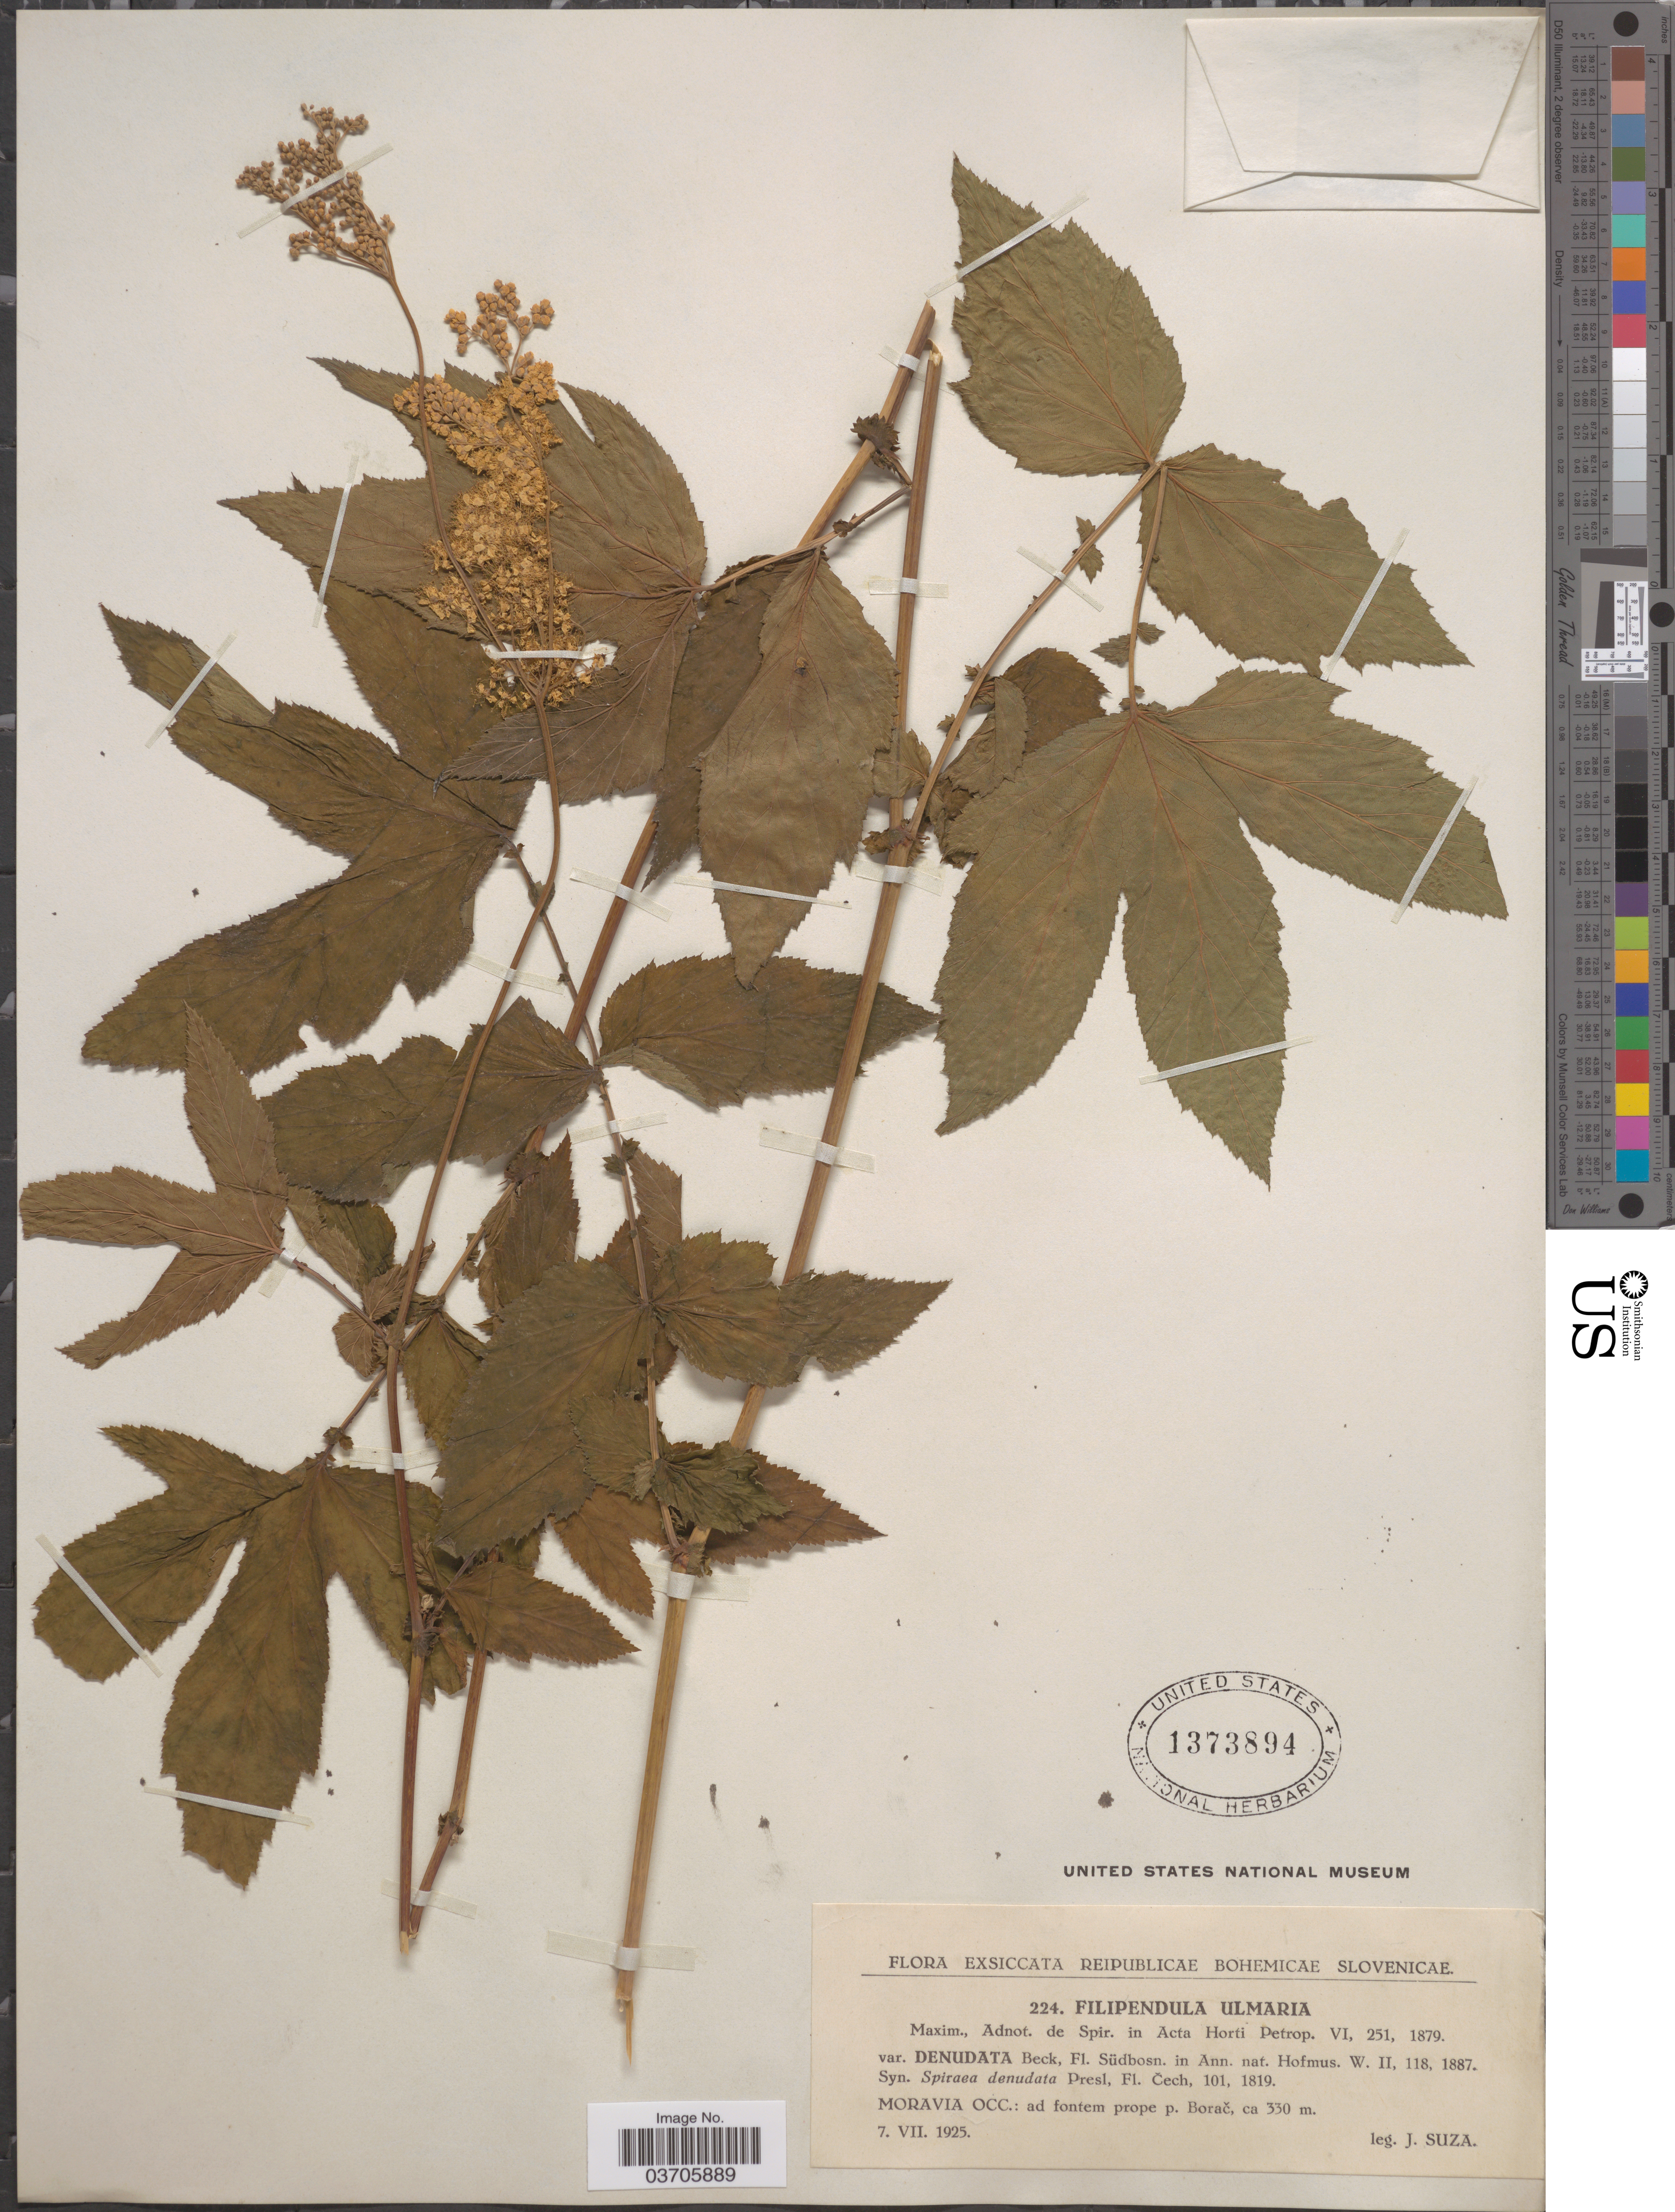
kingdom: Plantae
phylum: Tracheophyta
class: Magnoliopsida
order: Rosales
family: Rosaceae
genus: Filipendula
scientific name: Filipendula ulmaria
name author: (L.) Maxim.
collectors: J. Suza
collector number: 224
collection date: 1925-07-07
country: Czechia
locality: Reipublicae Bohemicae Slovenicae. Moravia Occ.: ad fontem prope p. Borač.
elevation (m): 330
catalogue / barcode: US 1373894